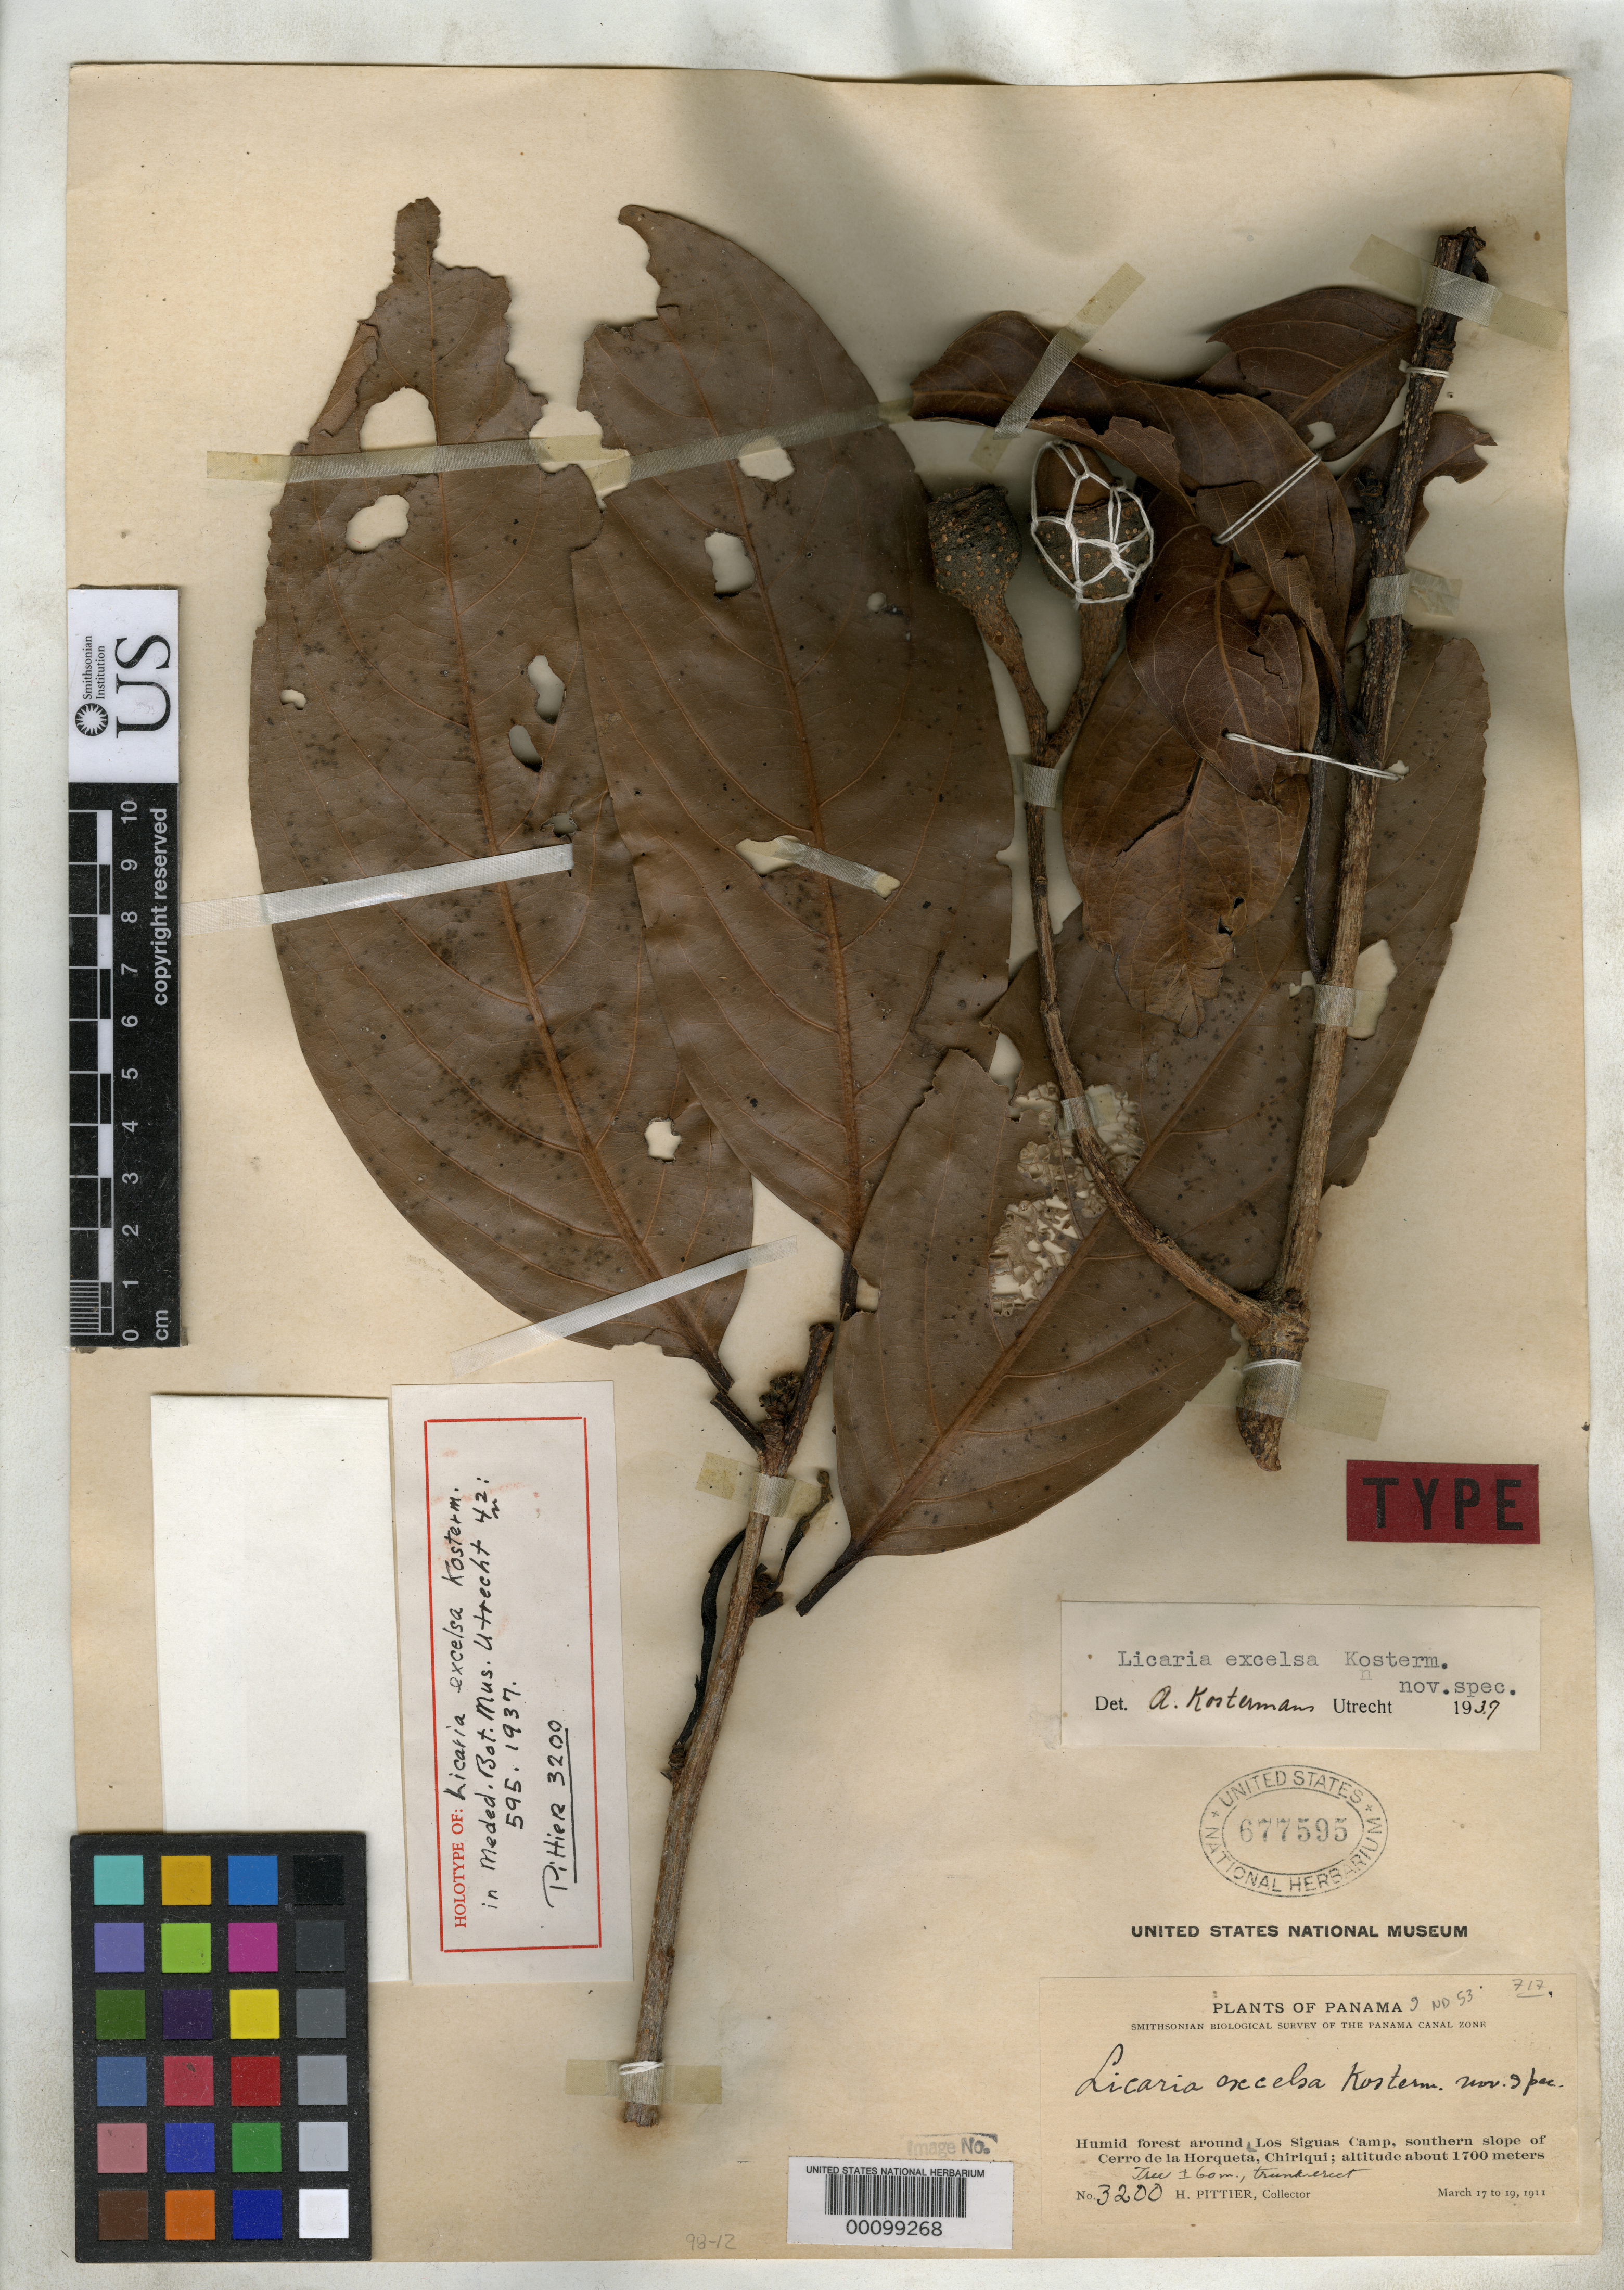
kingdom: Plantae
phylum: Tracheophyta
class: Magnoliopsida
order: Laurales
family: Lauraceae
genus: Licaria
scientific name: Licaria excelsa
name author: Kosterm.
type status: Holotype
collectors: H. F. Pittier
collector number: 3200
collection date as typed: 17 Mar 1911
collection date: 1911-03-17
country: Panama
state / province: Chiriquí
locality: Los Siguas Camp, Cerro de La Horqueta.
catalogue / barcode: US 677595